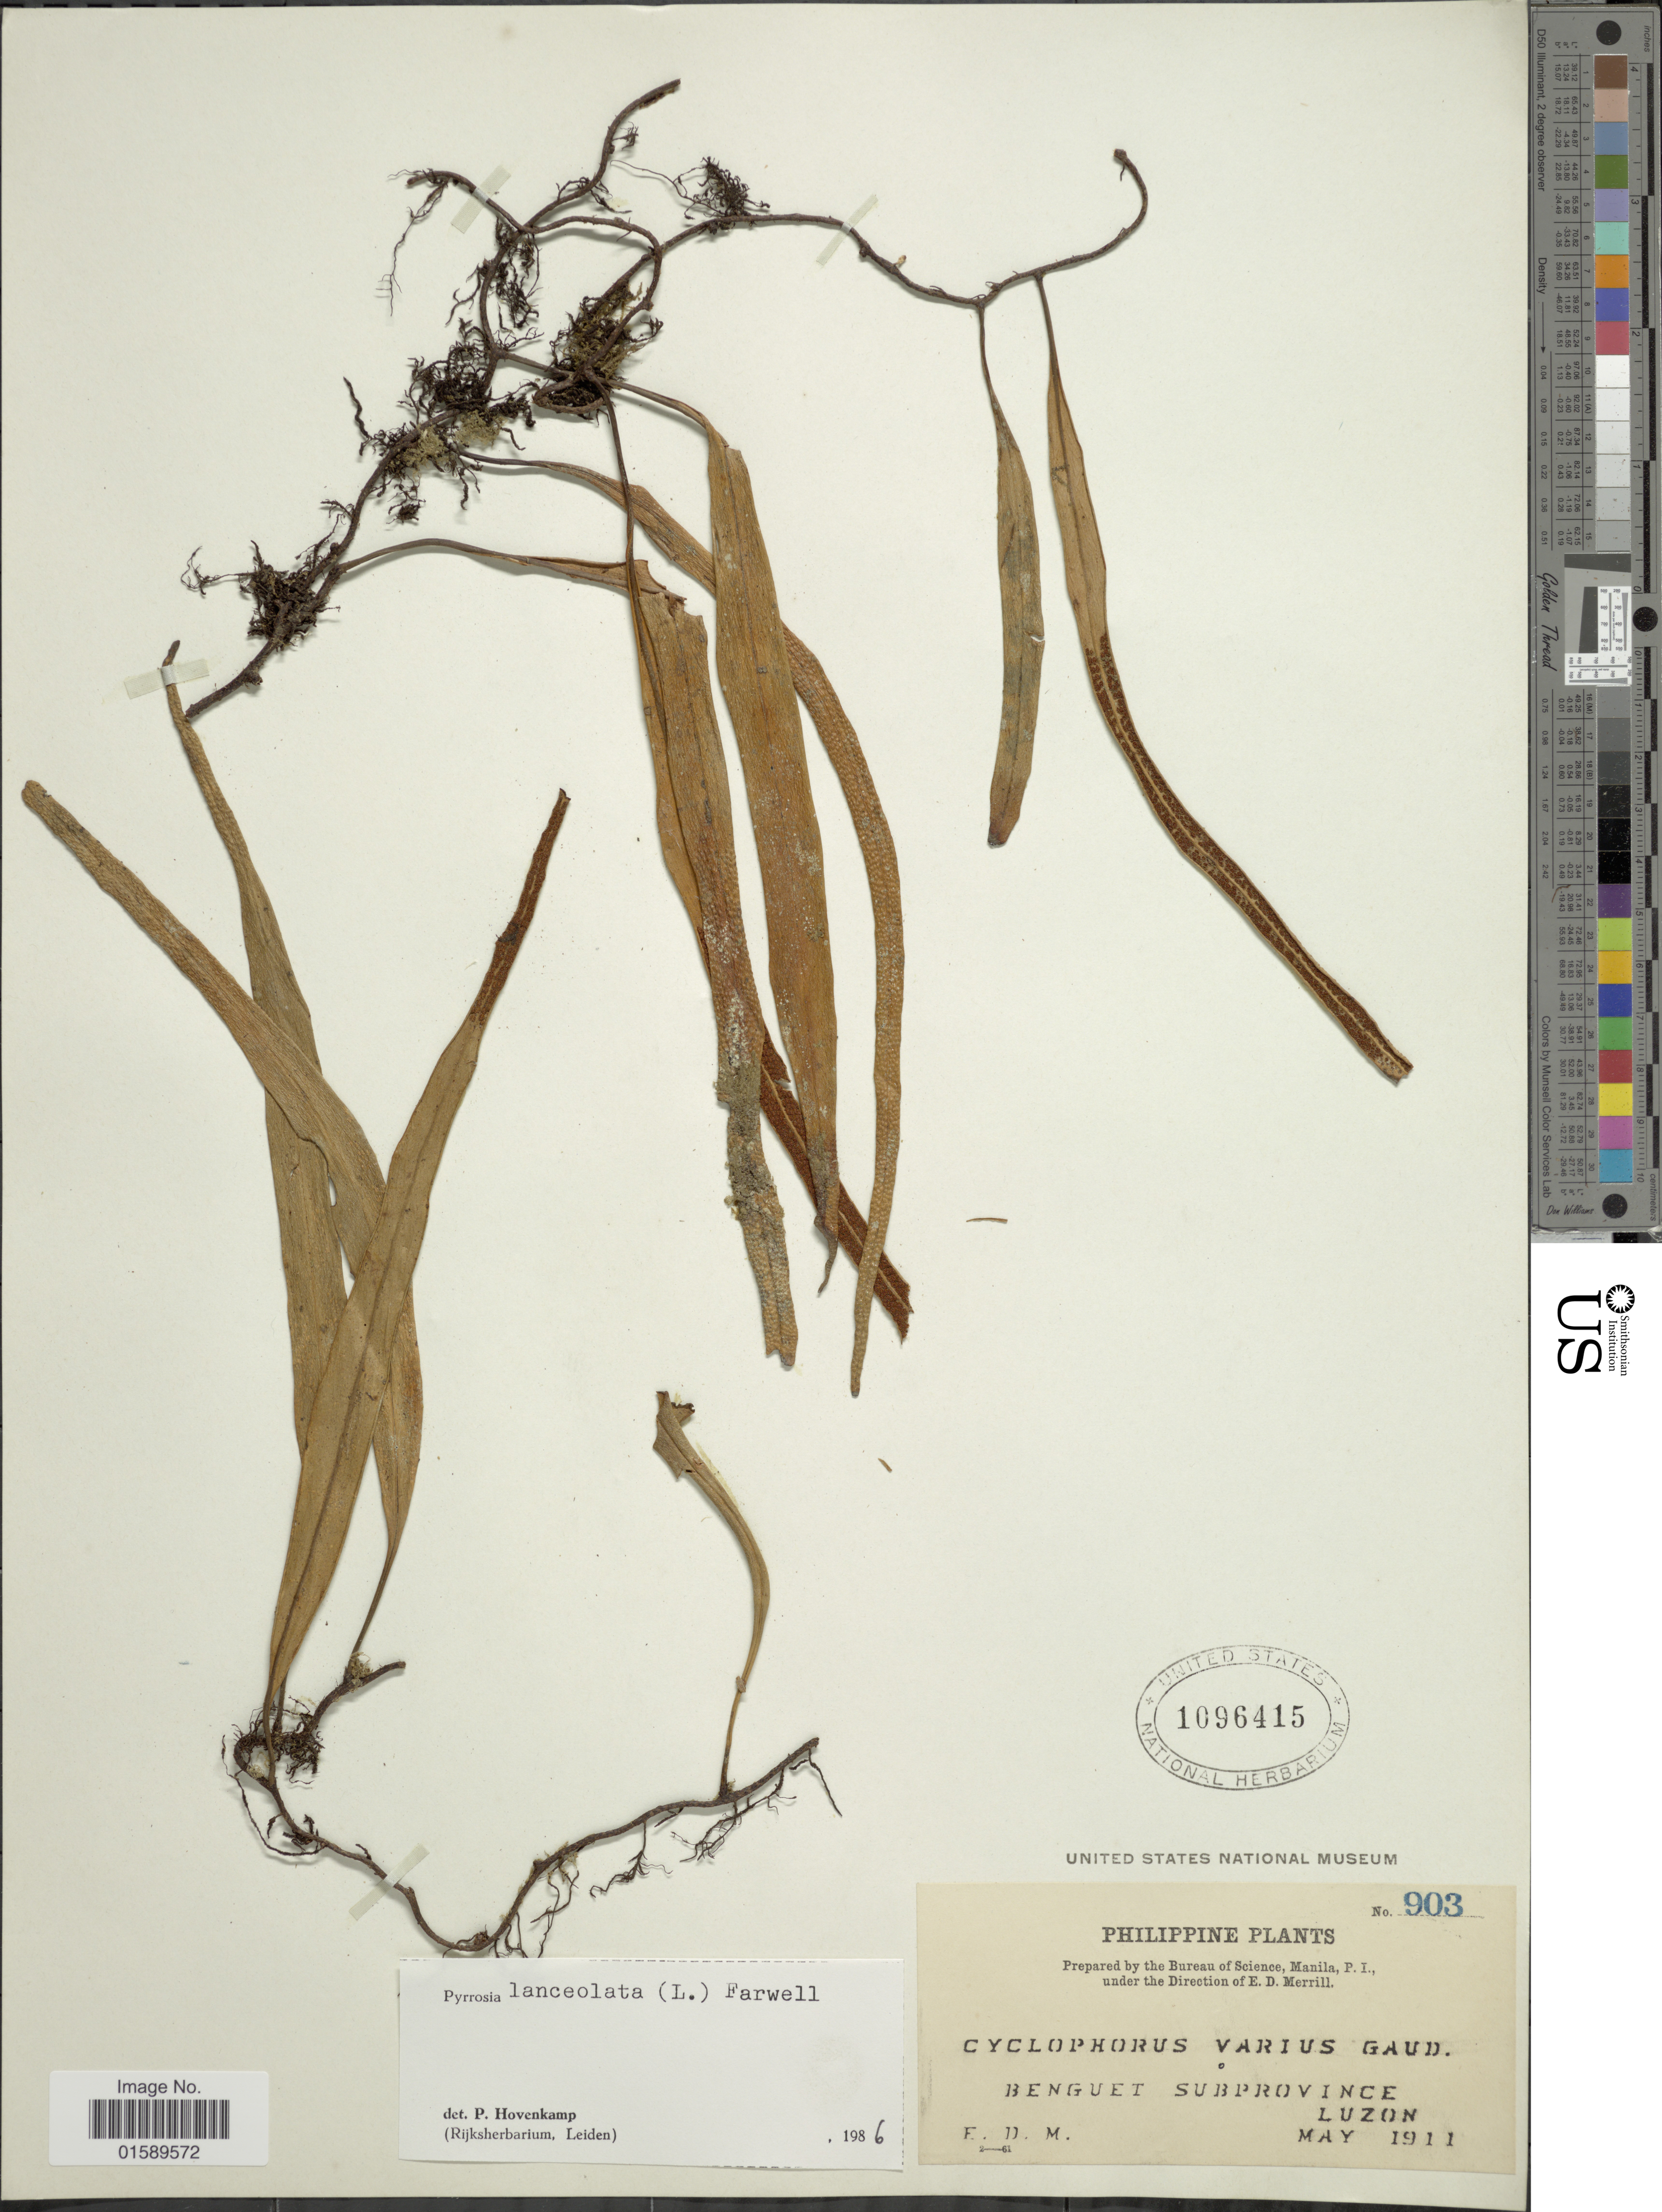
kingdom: Plantae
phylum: Tracheophyta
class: Polypodiopsida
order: Polypodiales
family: Polypodiaceae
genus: Pyrrosia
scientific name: Pyrrosia lanceolata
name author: (L.) Farw.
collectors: E. D. Merrill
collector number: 903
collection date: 1911-05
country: Philippines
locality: Benguet Subprovince, Luzon.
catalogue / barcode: US 1096415